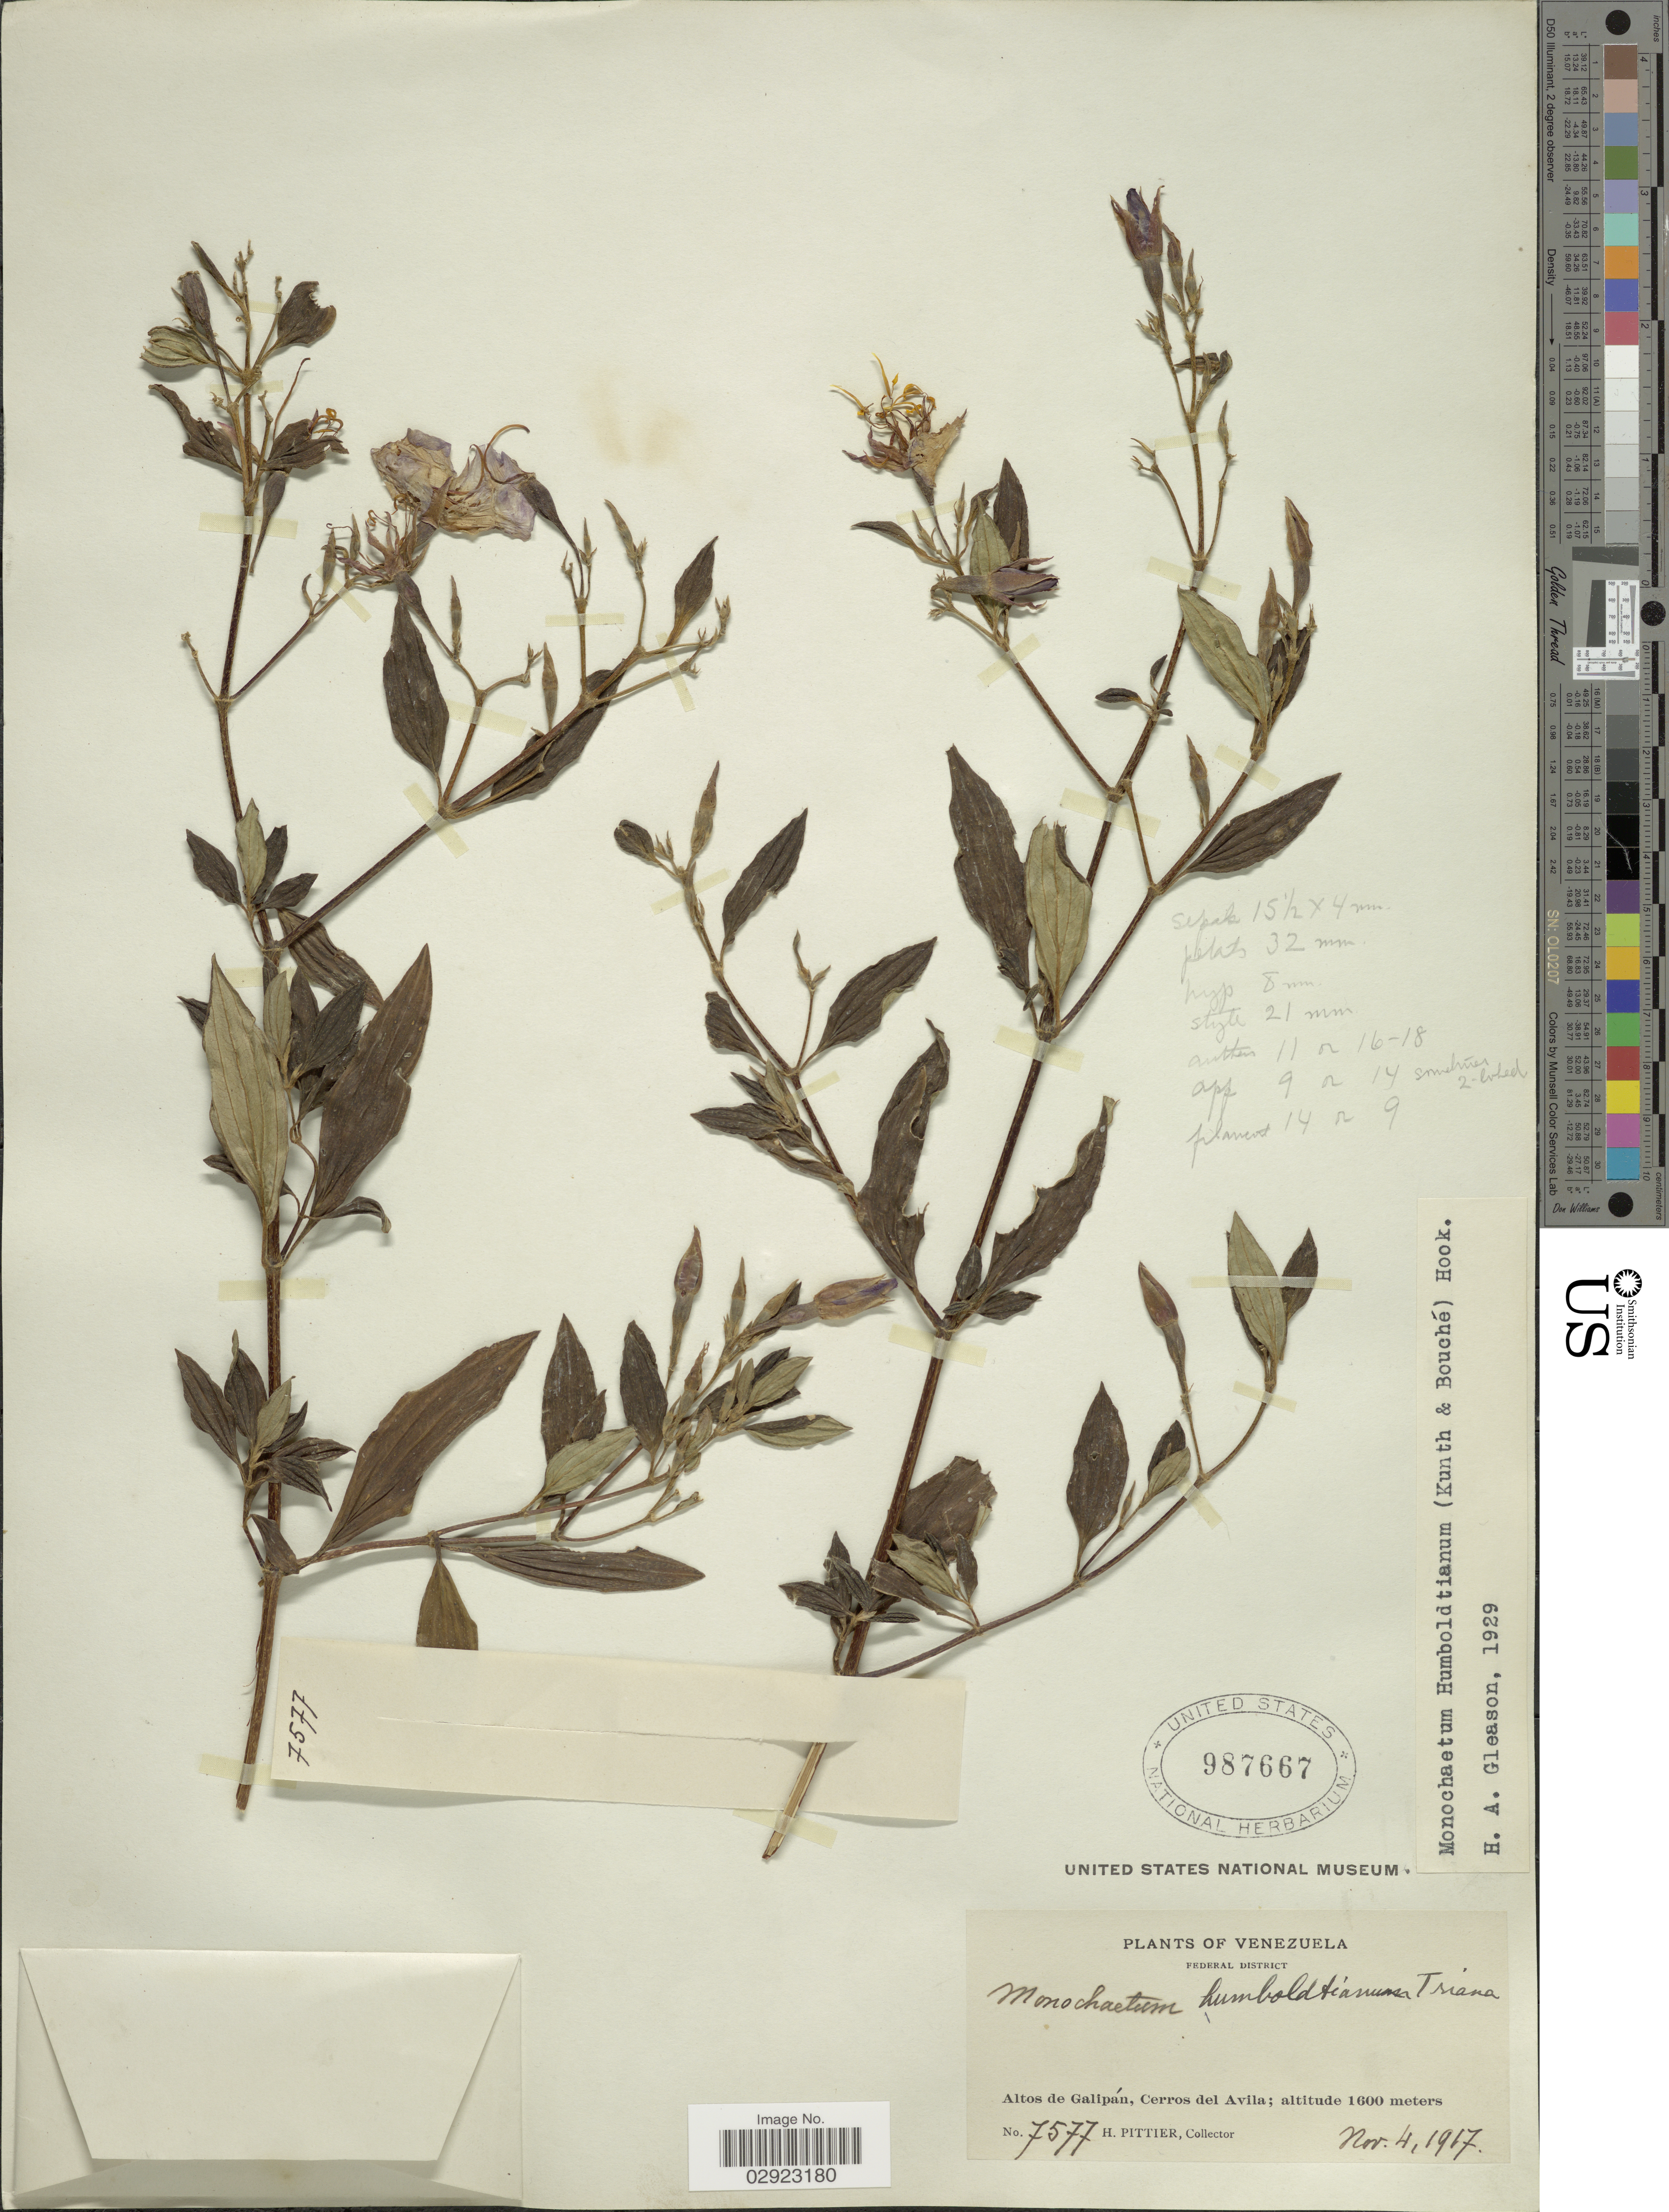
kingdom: Plantae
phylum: Tracheophyta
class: Magnoliopsida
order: Myrtales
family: Melastomataceae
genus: Monochaetum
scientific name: Monochaetum humboldtianum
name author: Kunth ex Walp.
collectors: H. F. Pittier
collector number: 7577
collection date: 1917-11-04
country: Venezuela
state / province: Distrito Federal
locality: Federal District, Altos de Galipán, Cerros del Avila.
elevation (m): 1600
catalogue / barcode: US 987667